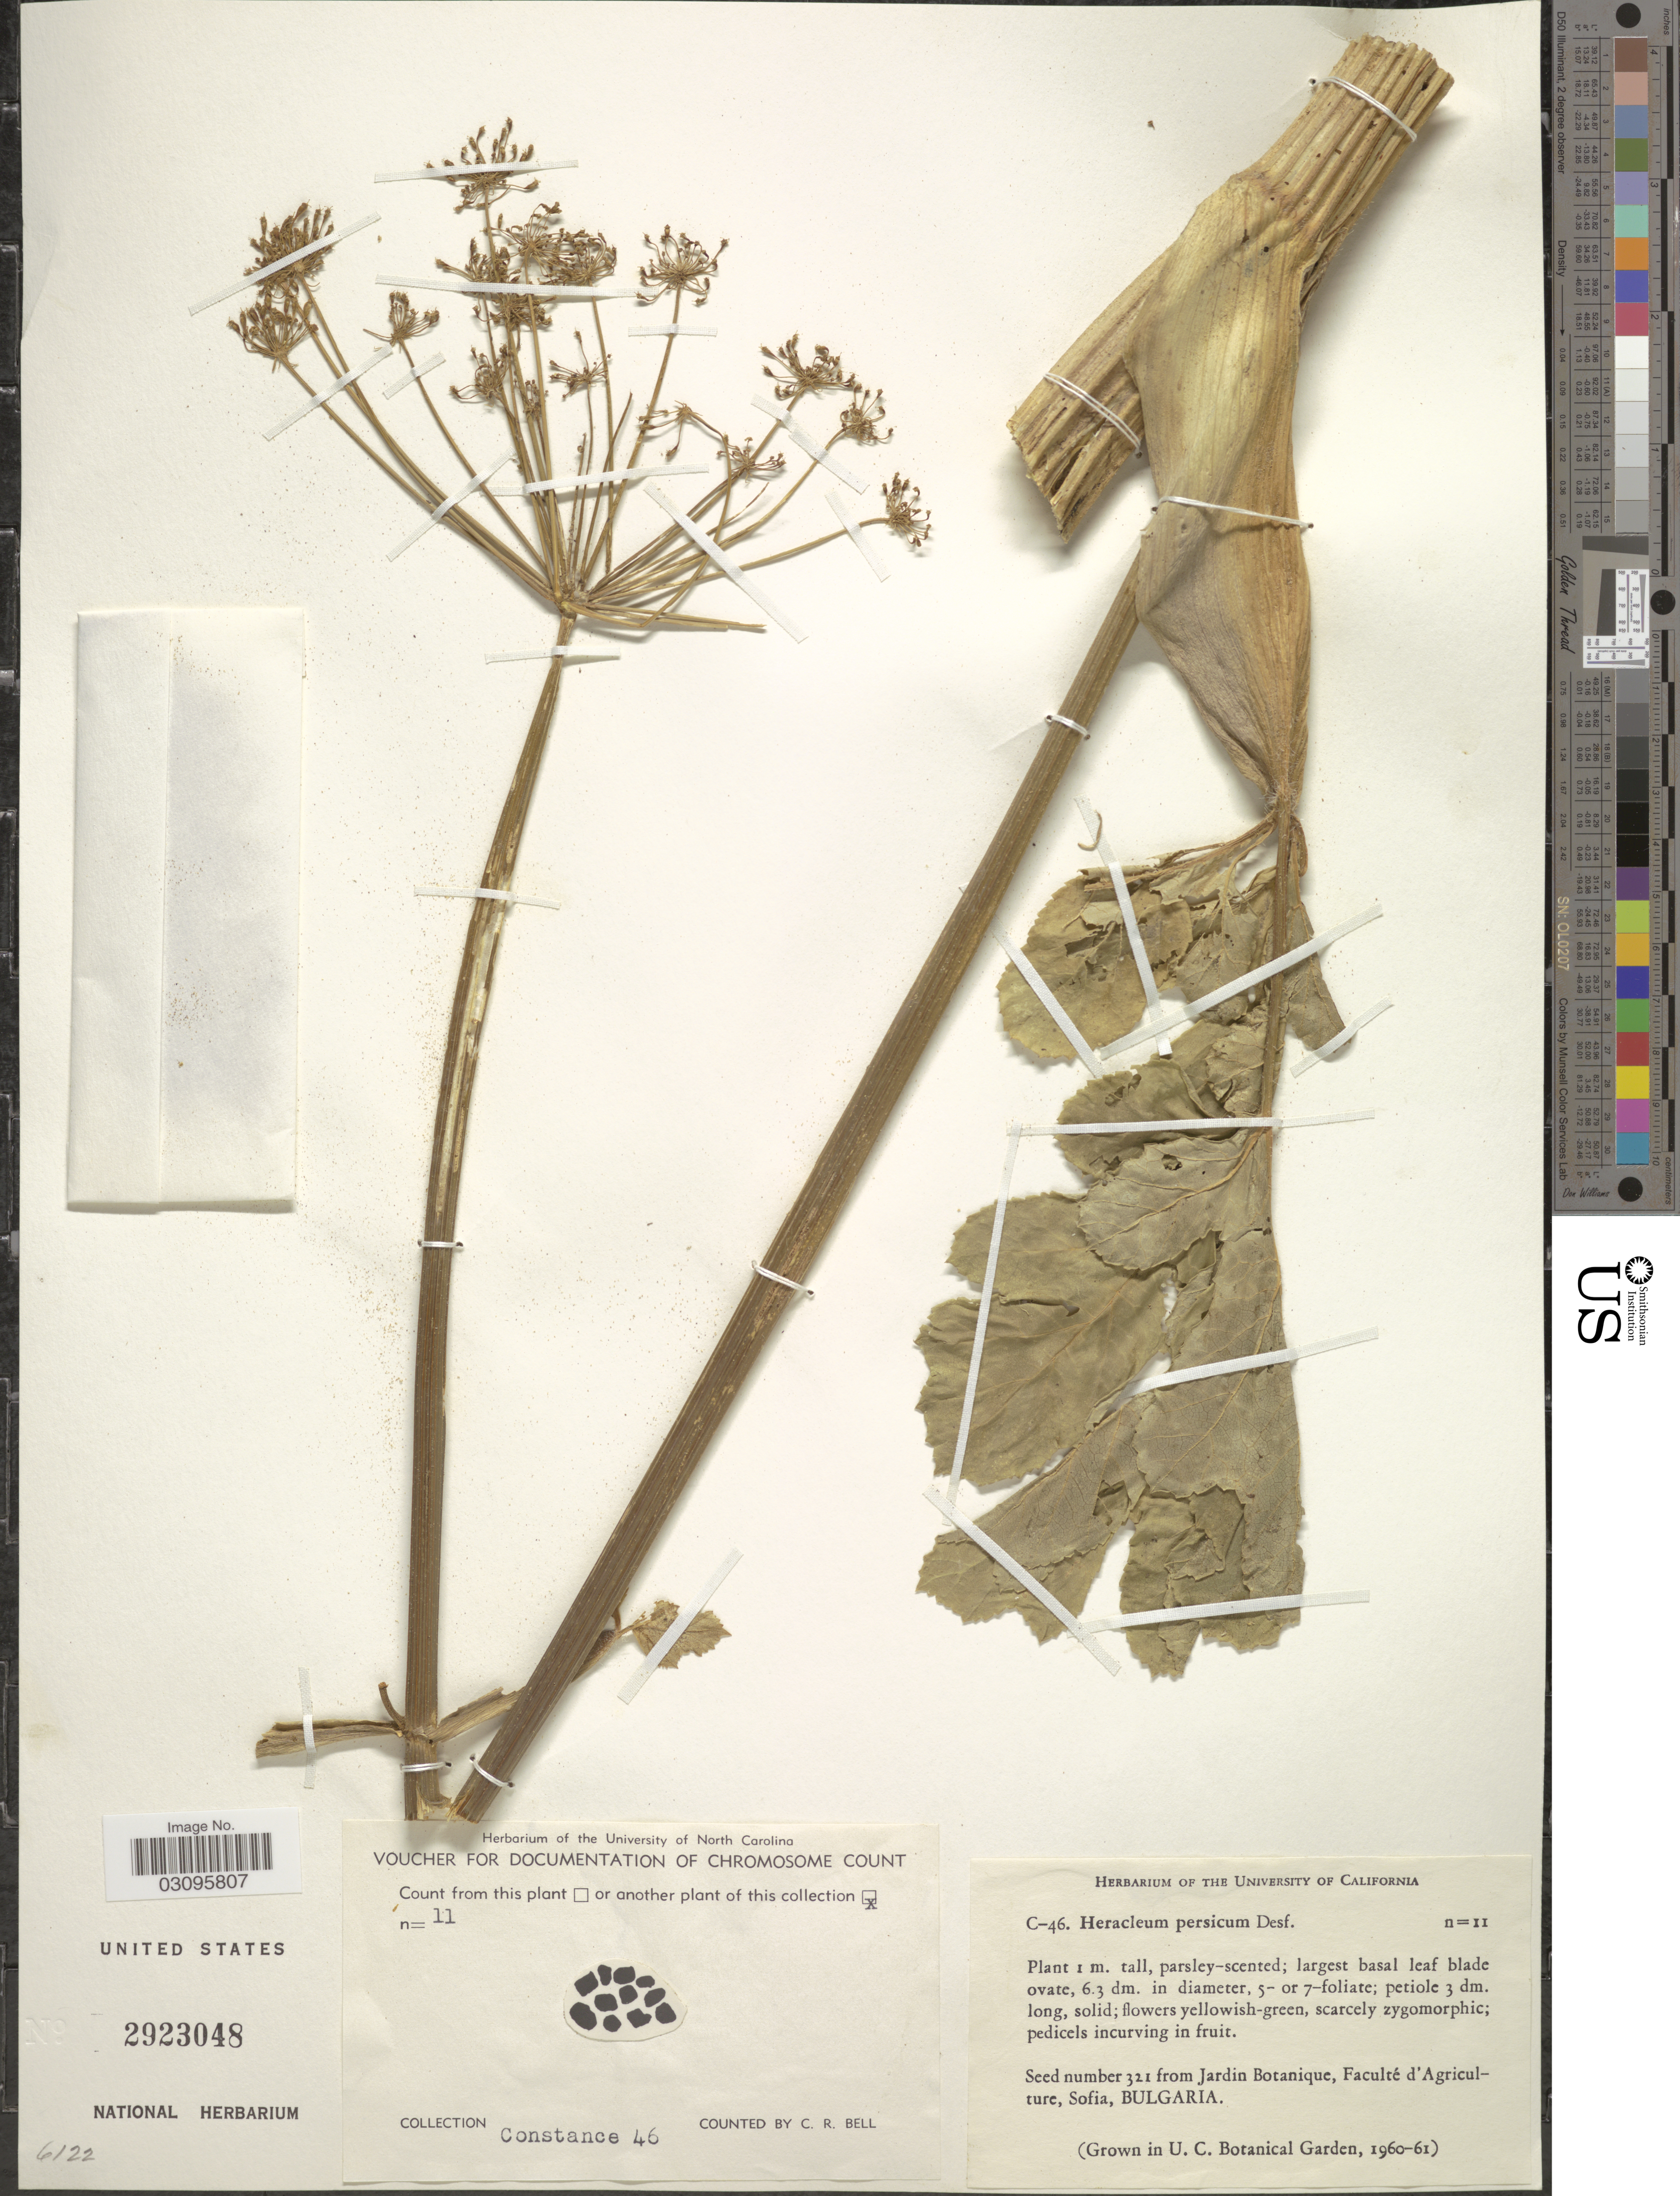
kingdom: Plantae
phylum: Tracheophyta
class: Magnoliopsida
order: Apiales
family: Apiaceae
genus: Heracleum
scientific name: Heracleum persicum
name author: Desf. ex Fische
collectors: ex herb. Univ. of California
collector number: C-46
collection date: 1960/1961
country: United States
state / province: California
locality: U. C. Botanical Garden.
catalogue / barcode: US 2923048